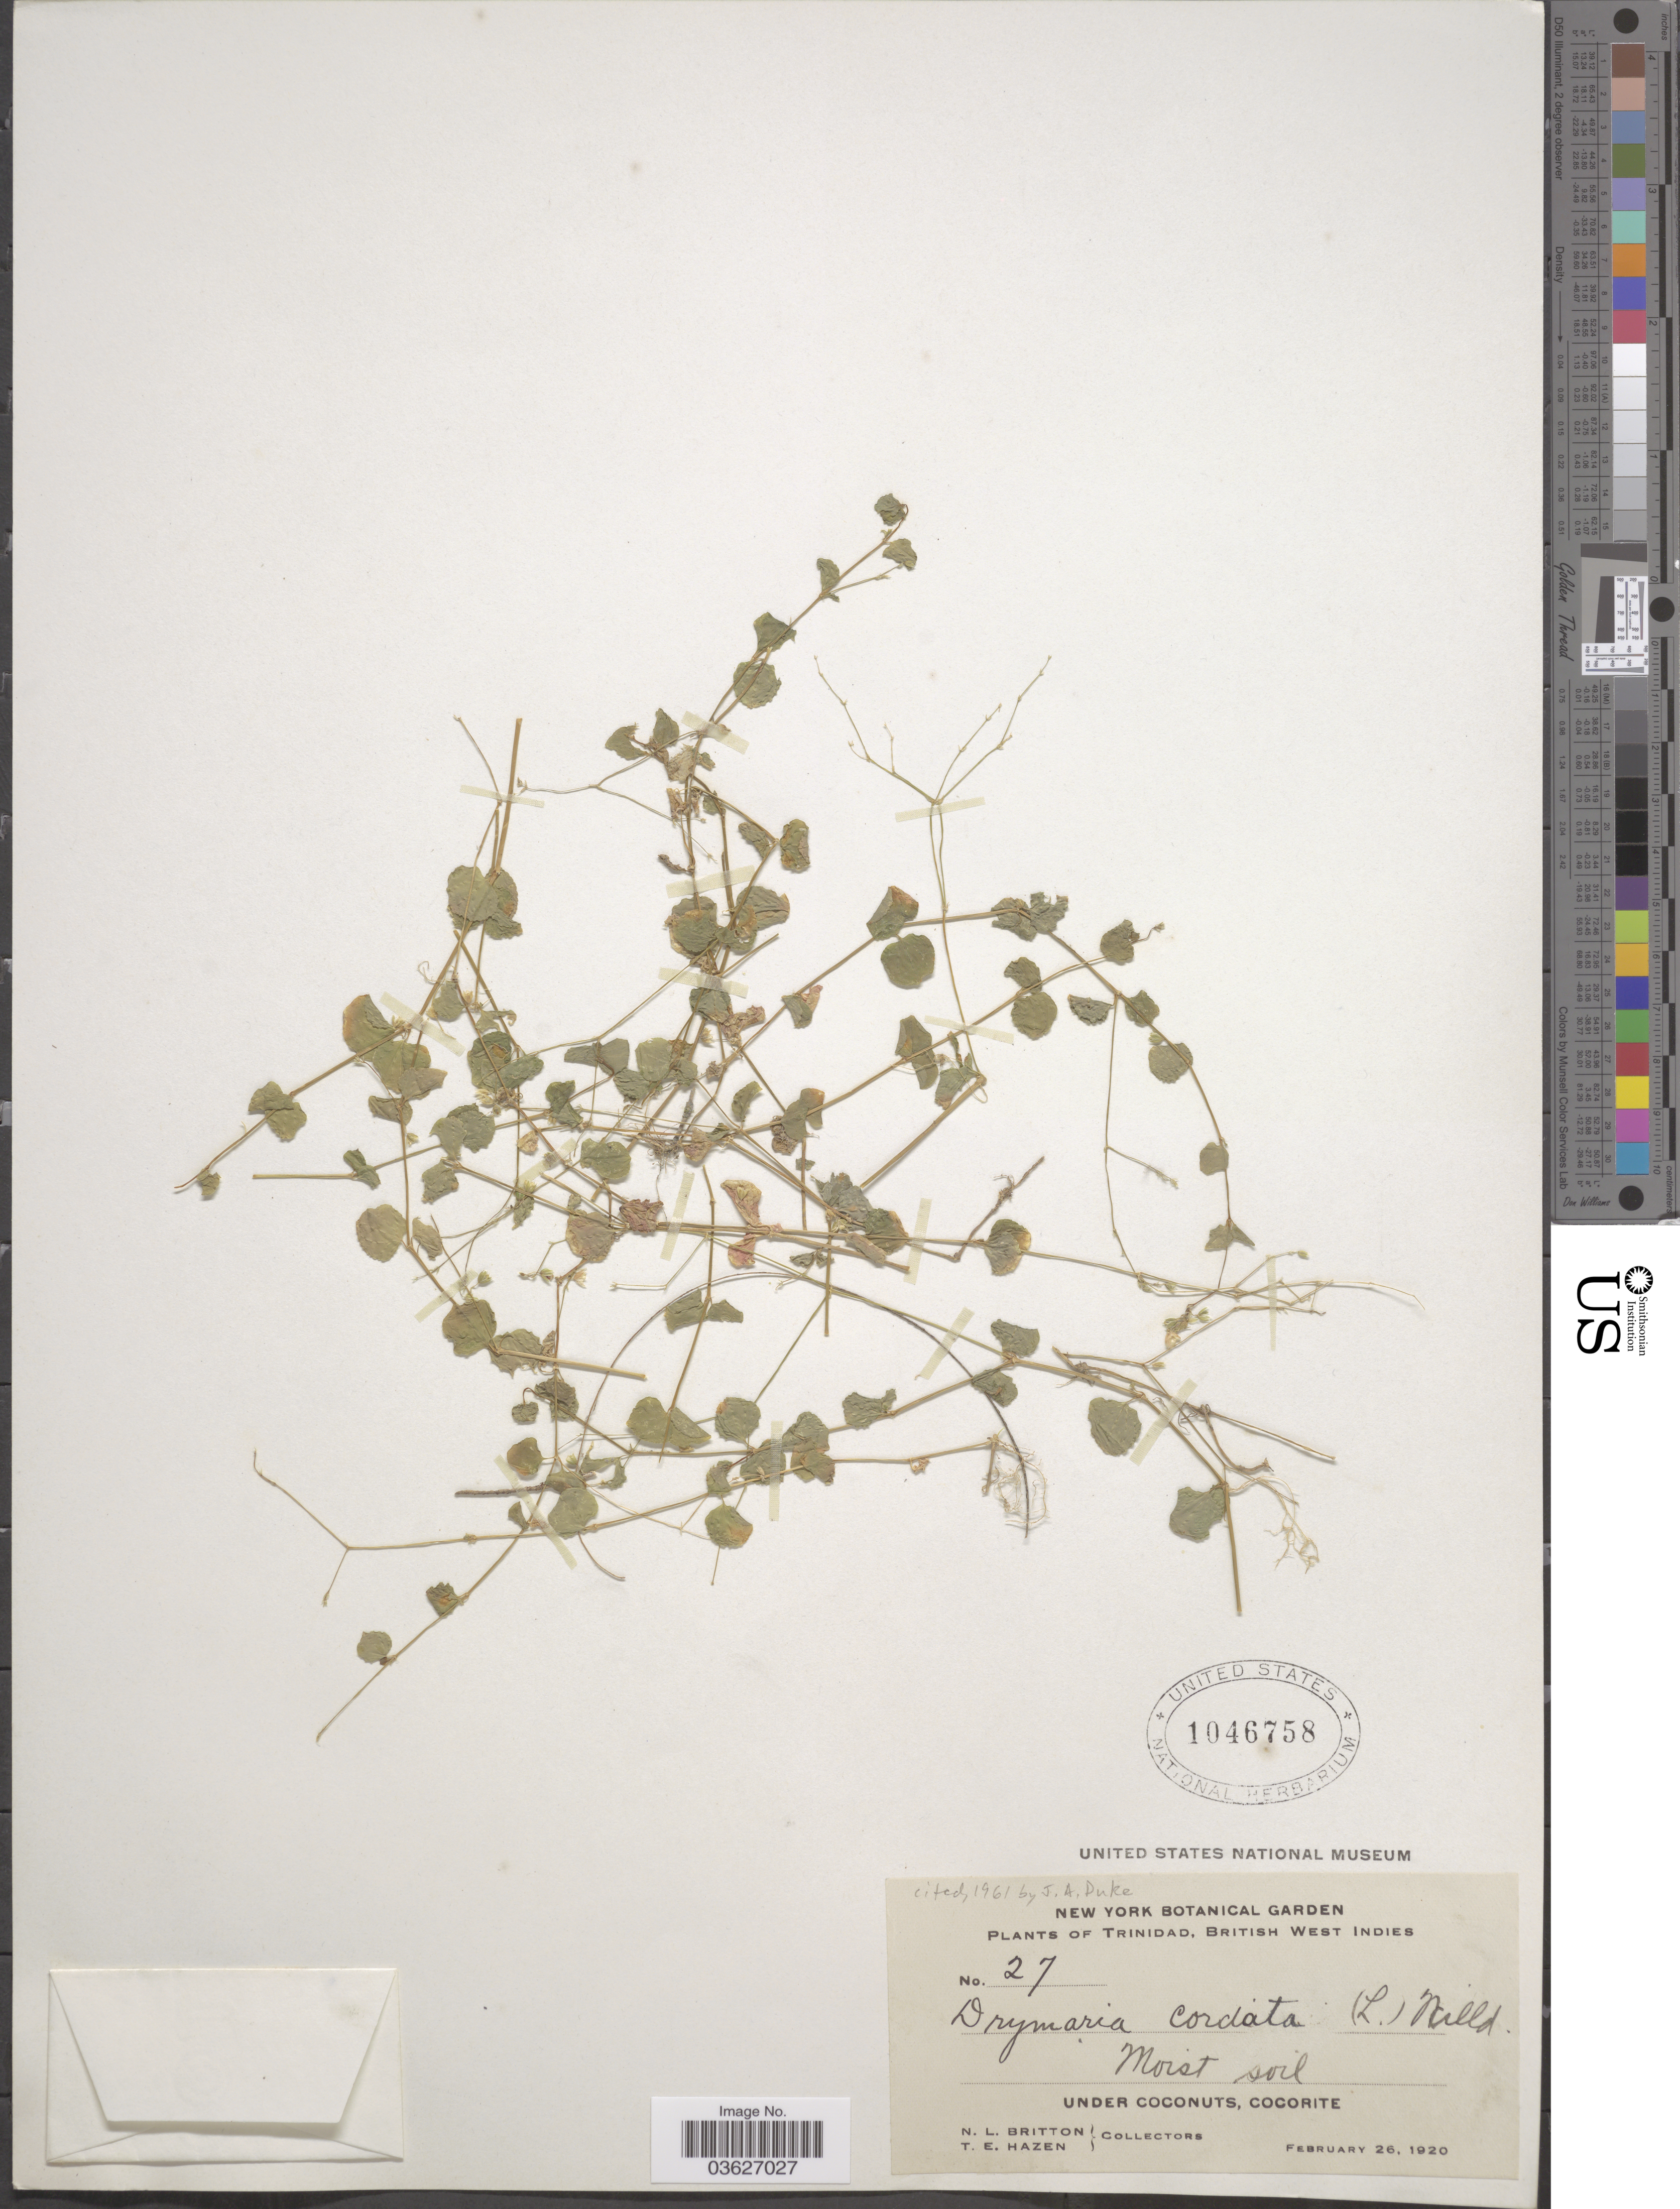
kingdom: Plantae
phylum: Tracheophyta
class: Magnoliopsida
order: Caryophyllales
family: Caryophyllaceae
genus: Drymaria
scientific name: Drymaria cordata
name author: (L.) Willd. ex Schult.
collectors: N. Britton & T. E. Hazen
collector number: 27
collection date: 1920-02-26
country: Trinidad and Tobago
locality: Trinidad, British West Indies. Under Coconuts, Cocorite.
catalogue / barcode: US 1046758